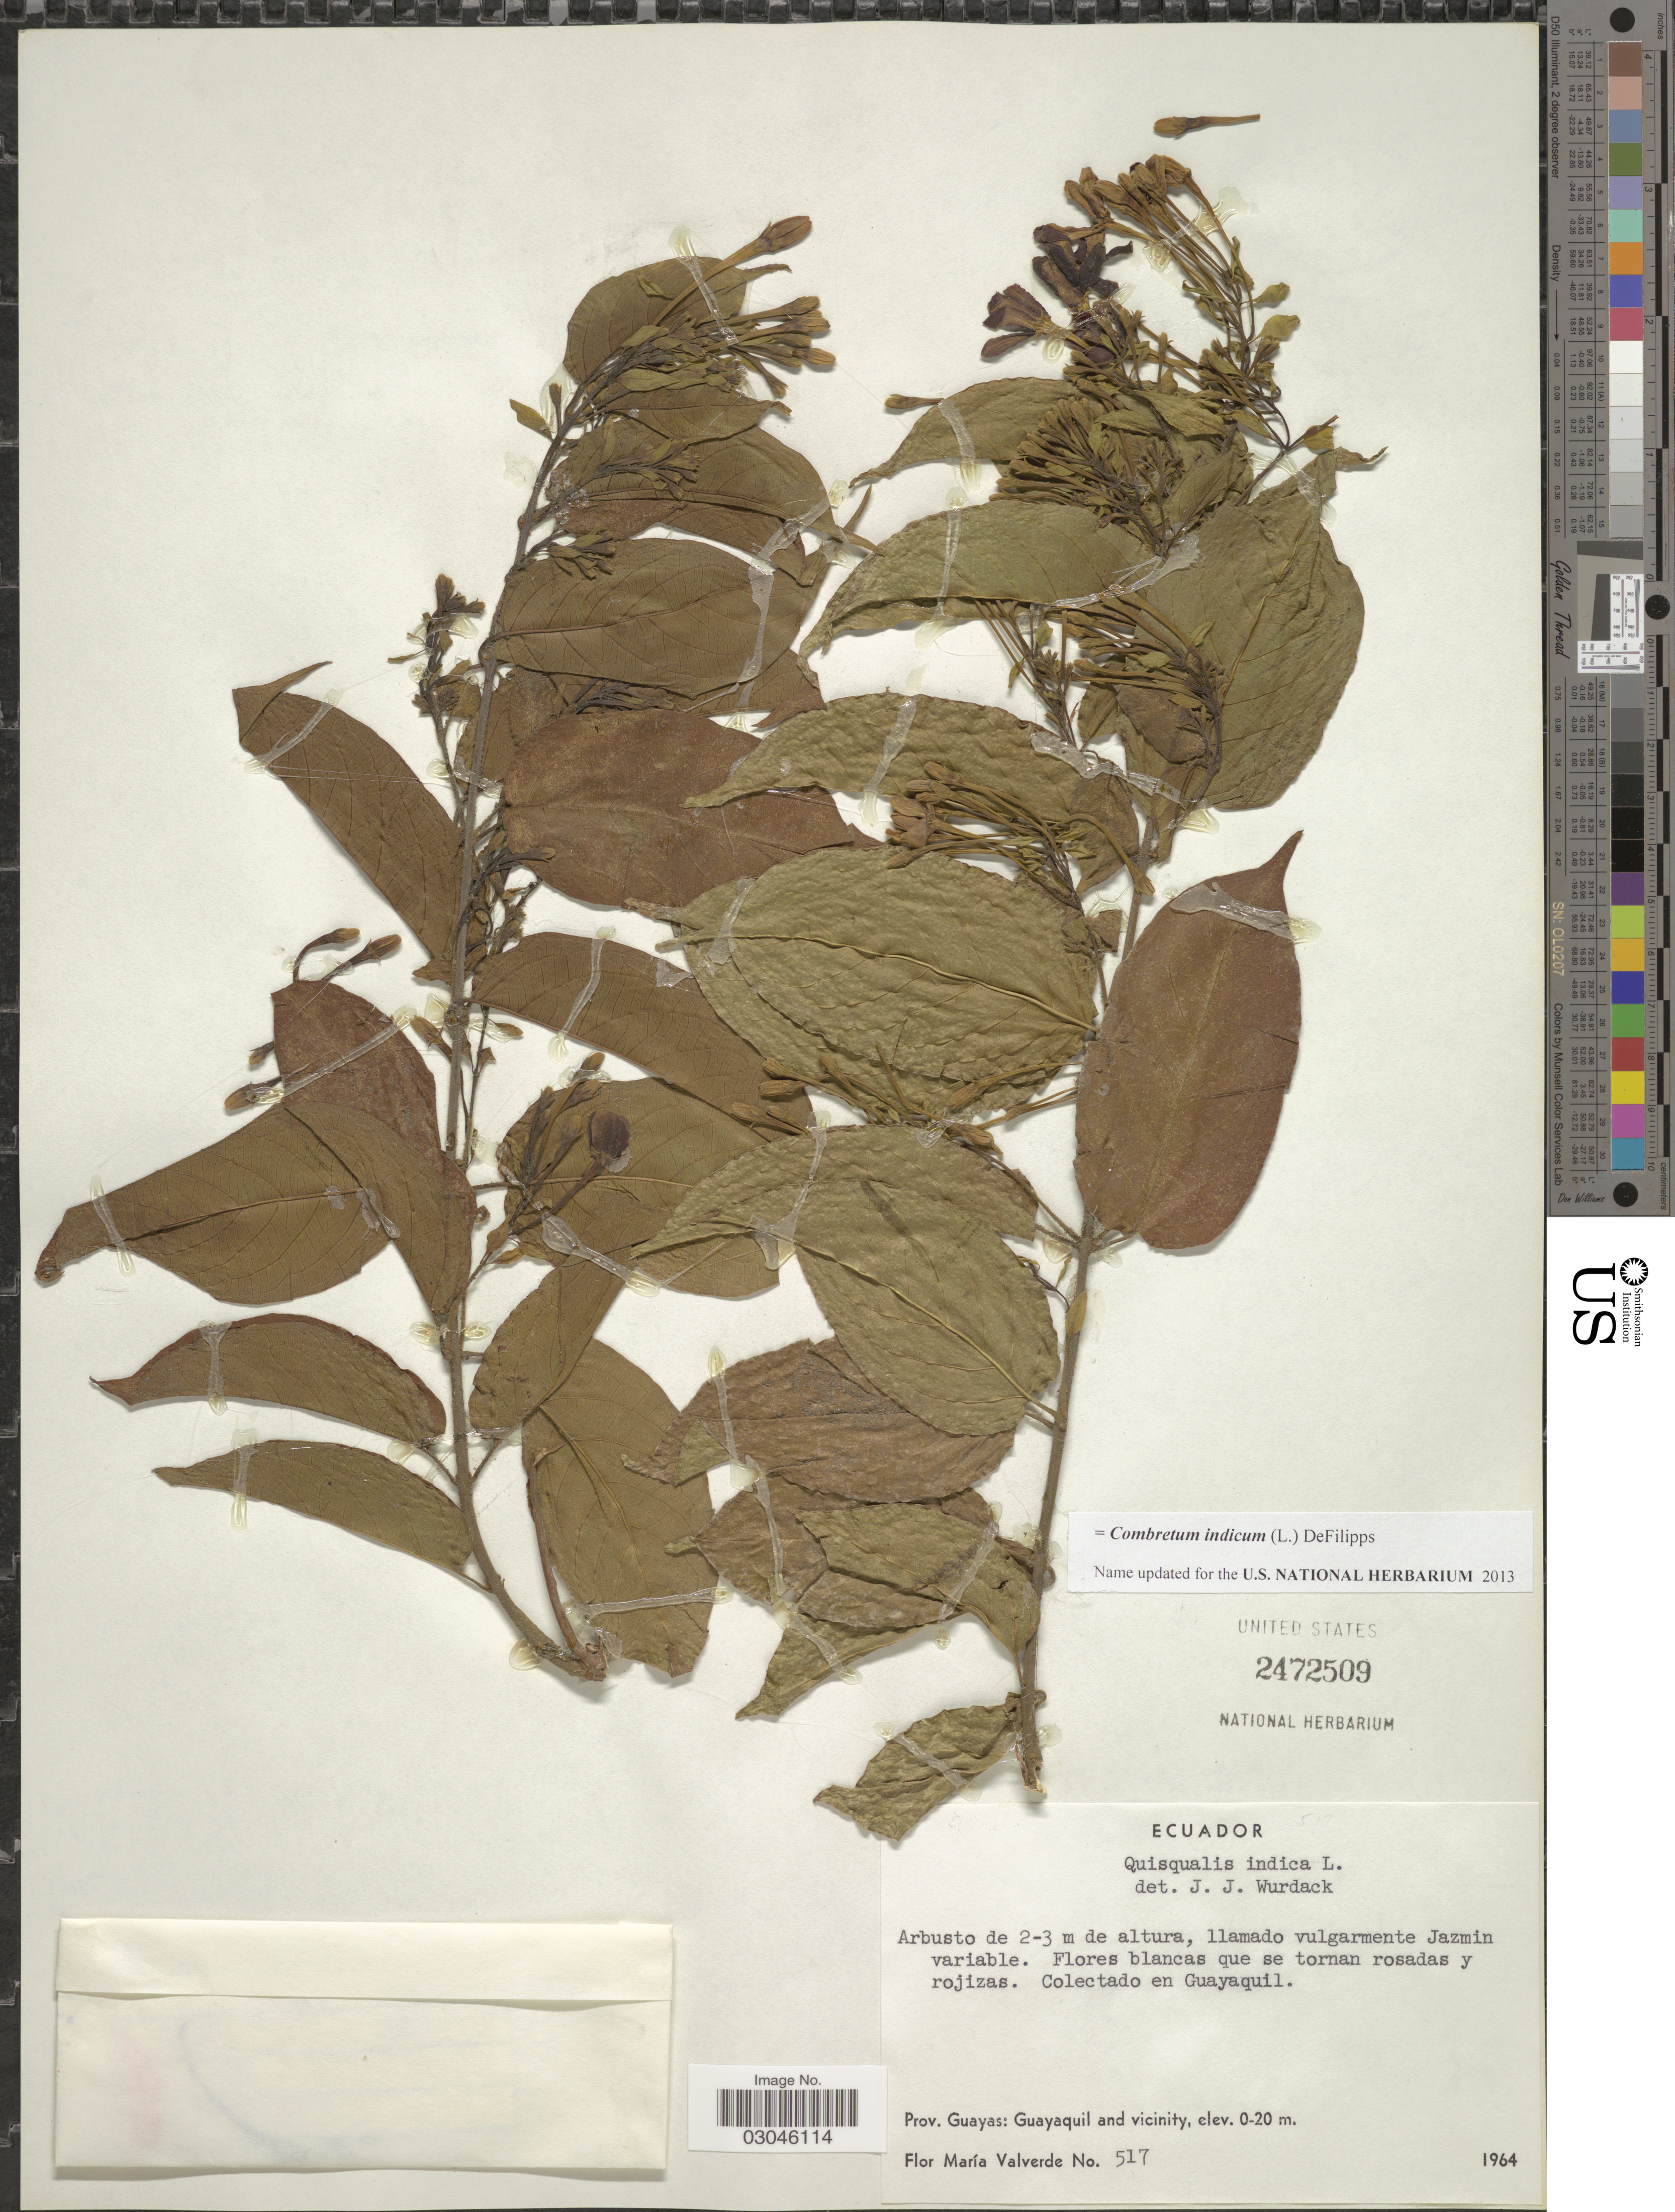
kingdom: Plantae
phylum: Tracheophyta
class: Magnoliopsida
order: Myrtales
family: Combretaceae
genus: Combretum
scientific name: Combretum indicum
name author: (L.) DeFilipps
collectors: F. M. Valverde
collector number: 517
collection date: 1964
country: Ecuador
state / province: Guayas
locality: Guayaquil and vicinity.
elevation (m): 0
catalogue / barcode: US 2472509